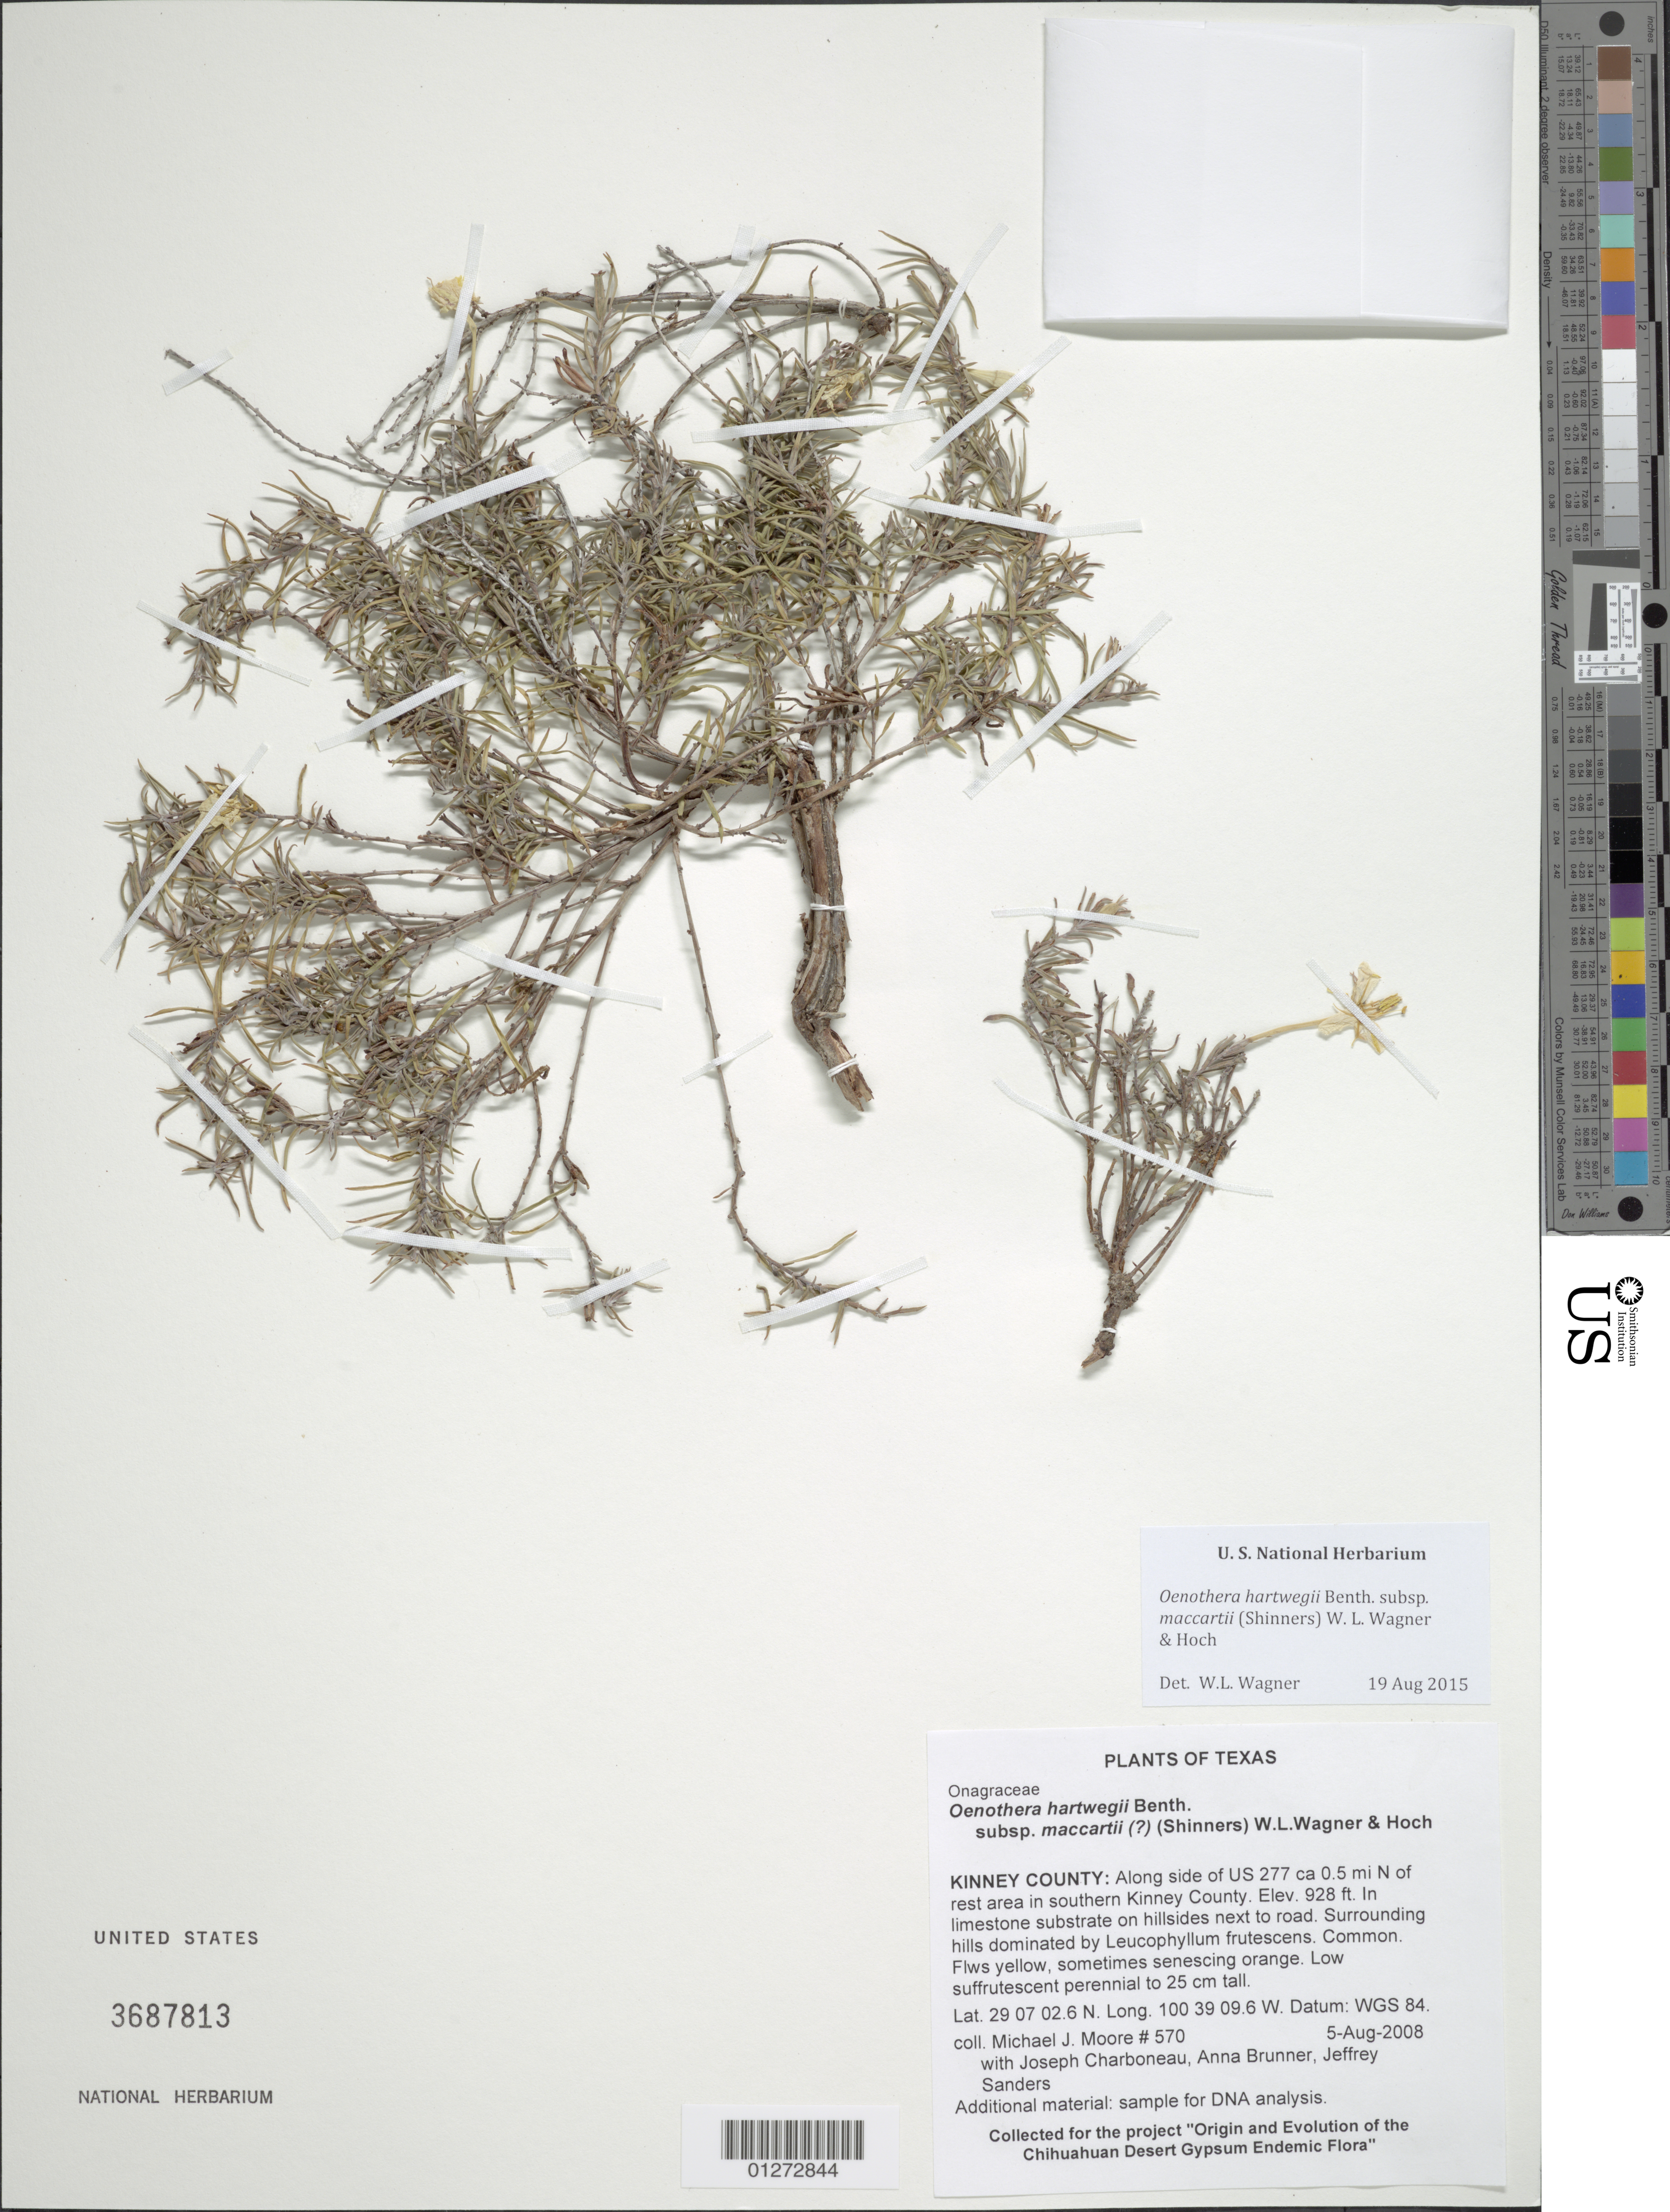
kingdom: Plantae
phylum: Tracheophyta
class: Magnoliopsida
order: Myrtales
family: Onagraceae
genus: Oenothera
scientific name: Oenothera hartwegii subsp. hartwegii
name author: Benth.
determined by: Cooper, B. J.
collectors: M. J. Moore, J. L. M. Charboneau, A. Brunner & J. Sanders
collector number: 570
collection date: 2004-08-04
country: United States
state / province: Texas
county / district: Kinney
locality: Along side of US 277 ca 0.5 mi N of rest area in southern Kinney County.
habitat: In limestone substrate on hillsides next to road. Surrounding hills dominated by Leucophyllum frutescens.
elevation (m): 283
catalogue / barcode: US 3687813